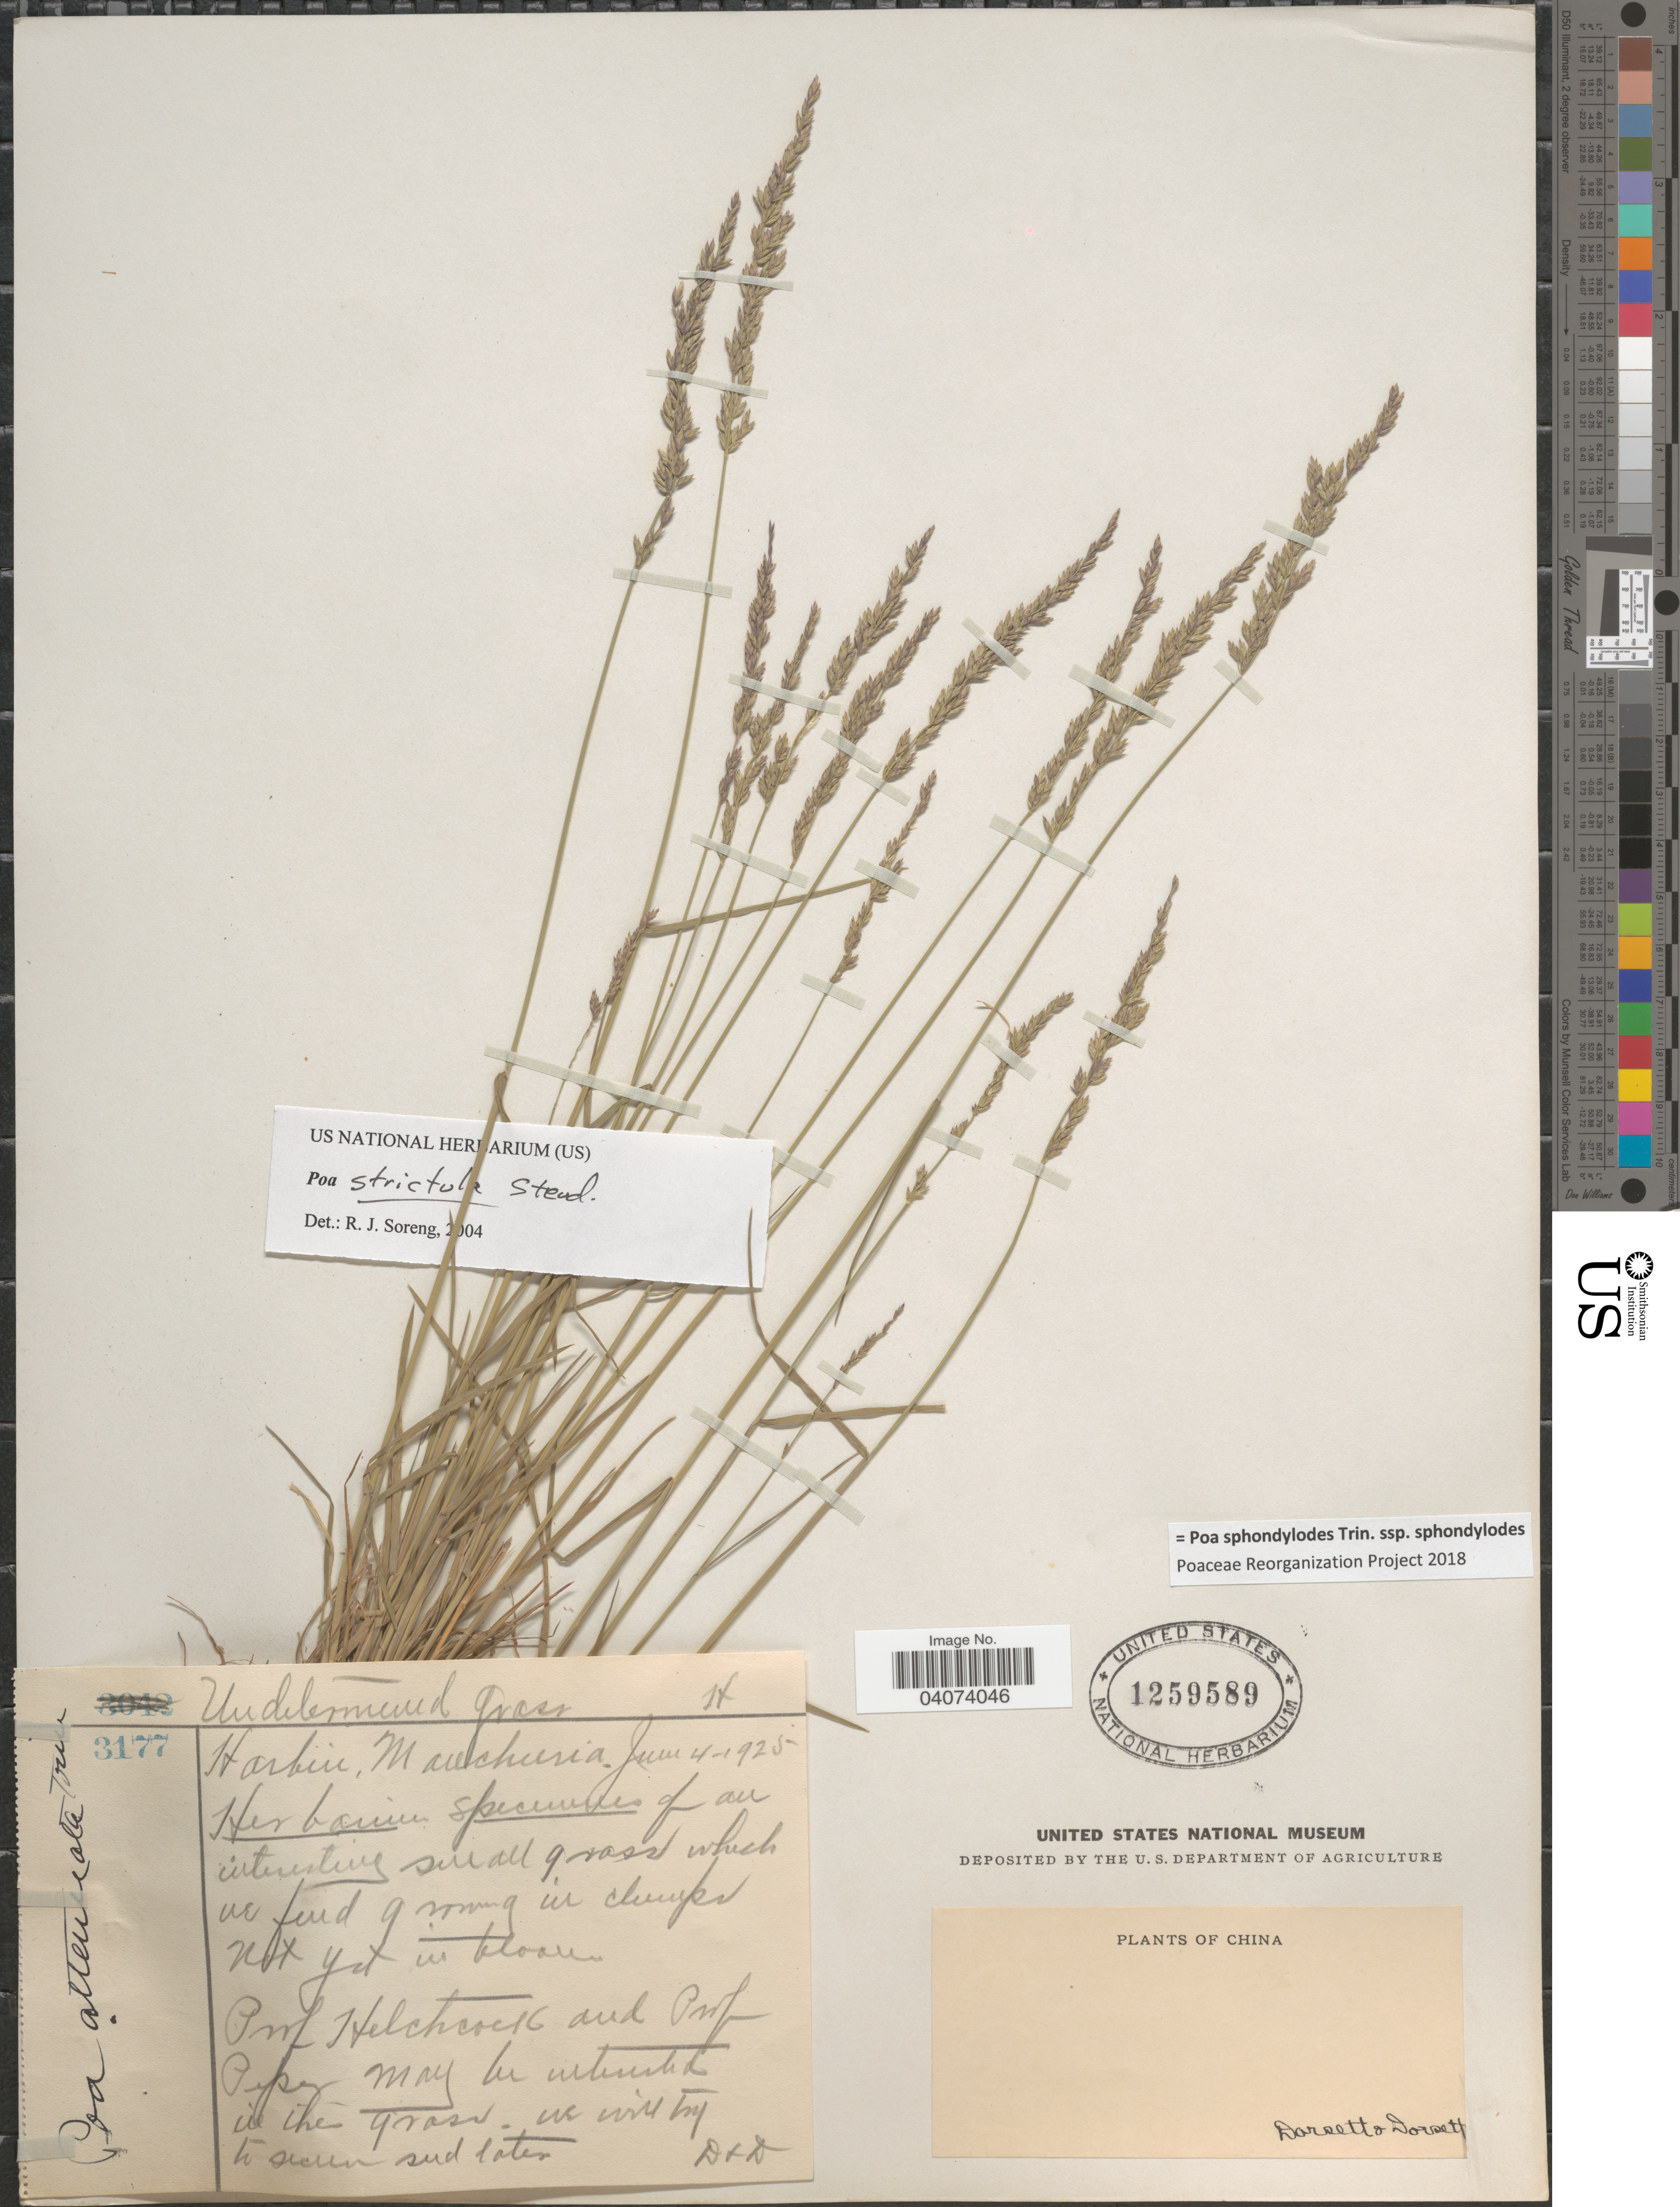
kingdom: Plantae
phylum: Tracheophyta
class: Liliopsida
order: Poales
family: Poaceae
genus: Poa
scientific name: Poa sphondylodes subsp. sphondylodes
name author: Trin.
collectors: -- Dorsett & -- Dorsett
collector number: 3177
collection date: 1925-06-04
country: China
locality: Harbin Manchuria.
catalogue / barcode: US 1259589